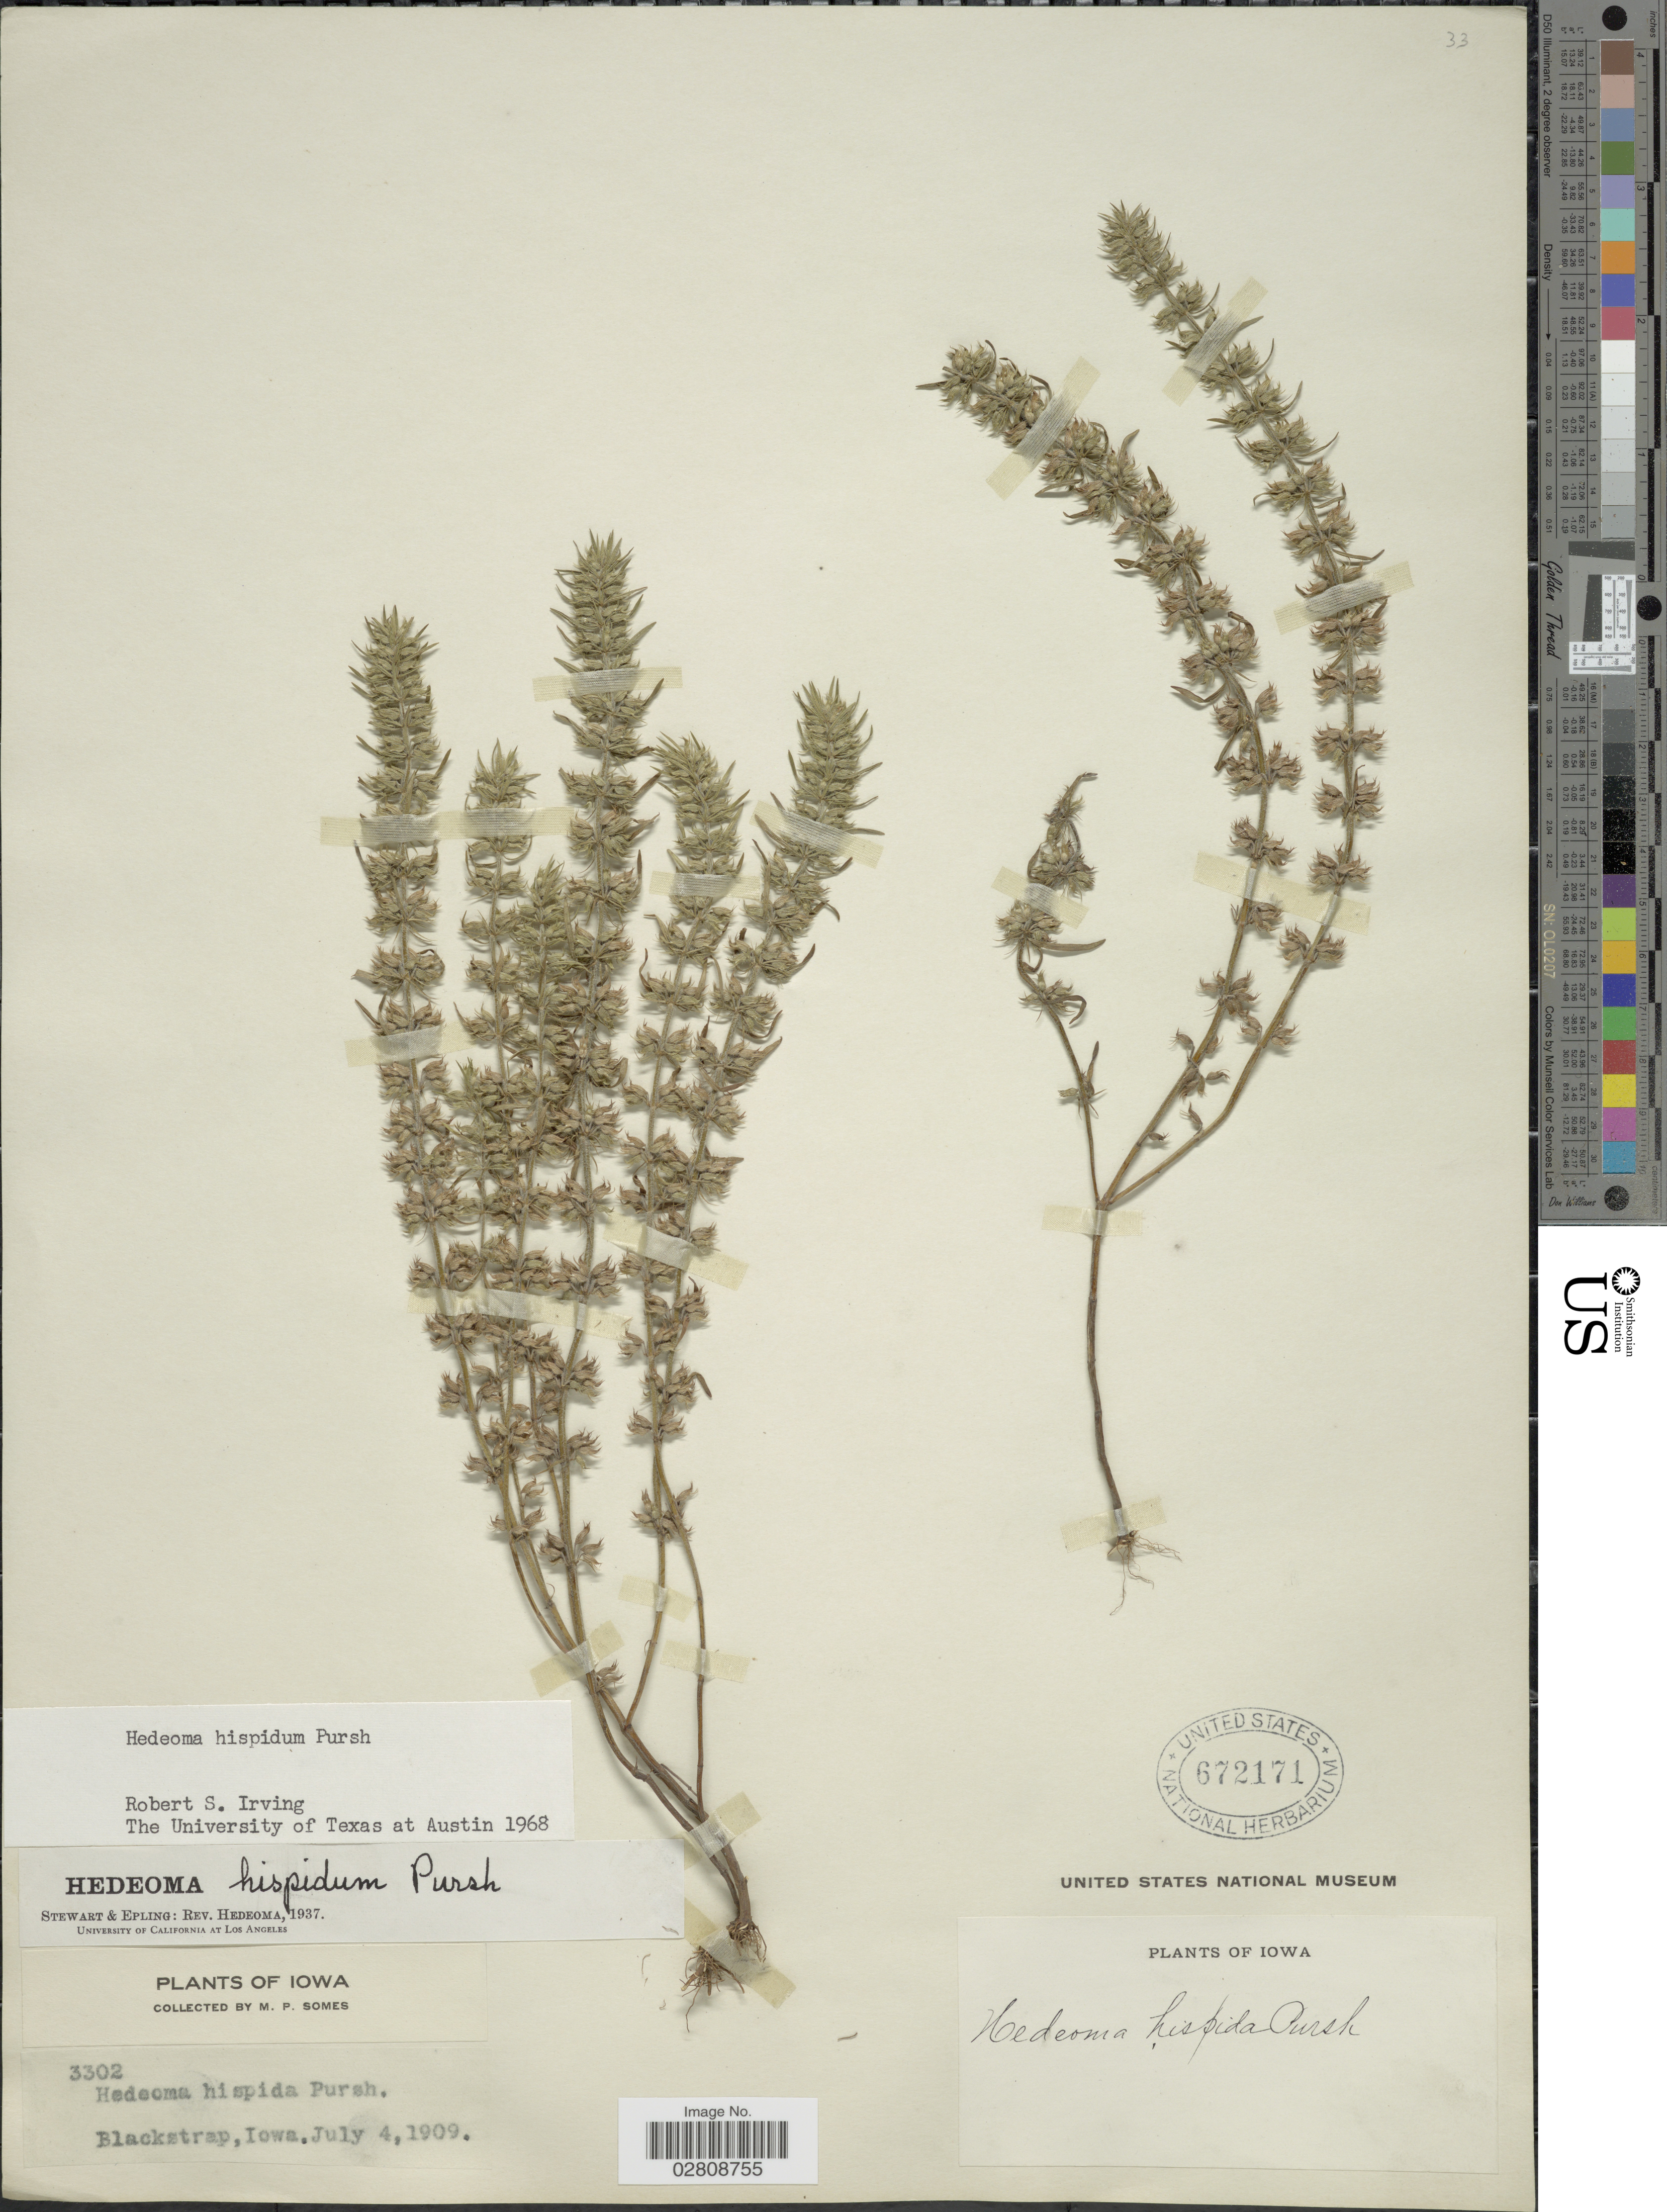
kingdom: Plantae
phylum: Tracheophyta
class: Magnoliopsida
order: Lamiales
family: Lamiaceae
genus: Hedeoma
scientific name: Hedeoma hispida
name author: Pursh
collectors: M. Somes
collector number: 3302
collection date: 1909-07-04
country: United States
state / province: Iowa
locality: Blackstrap.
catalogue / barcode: US 672171